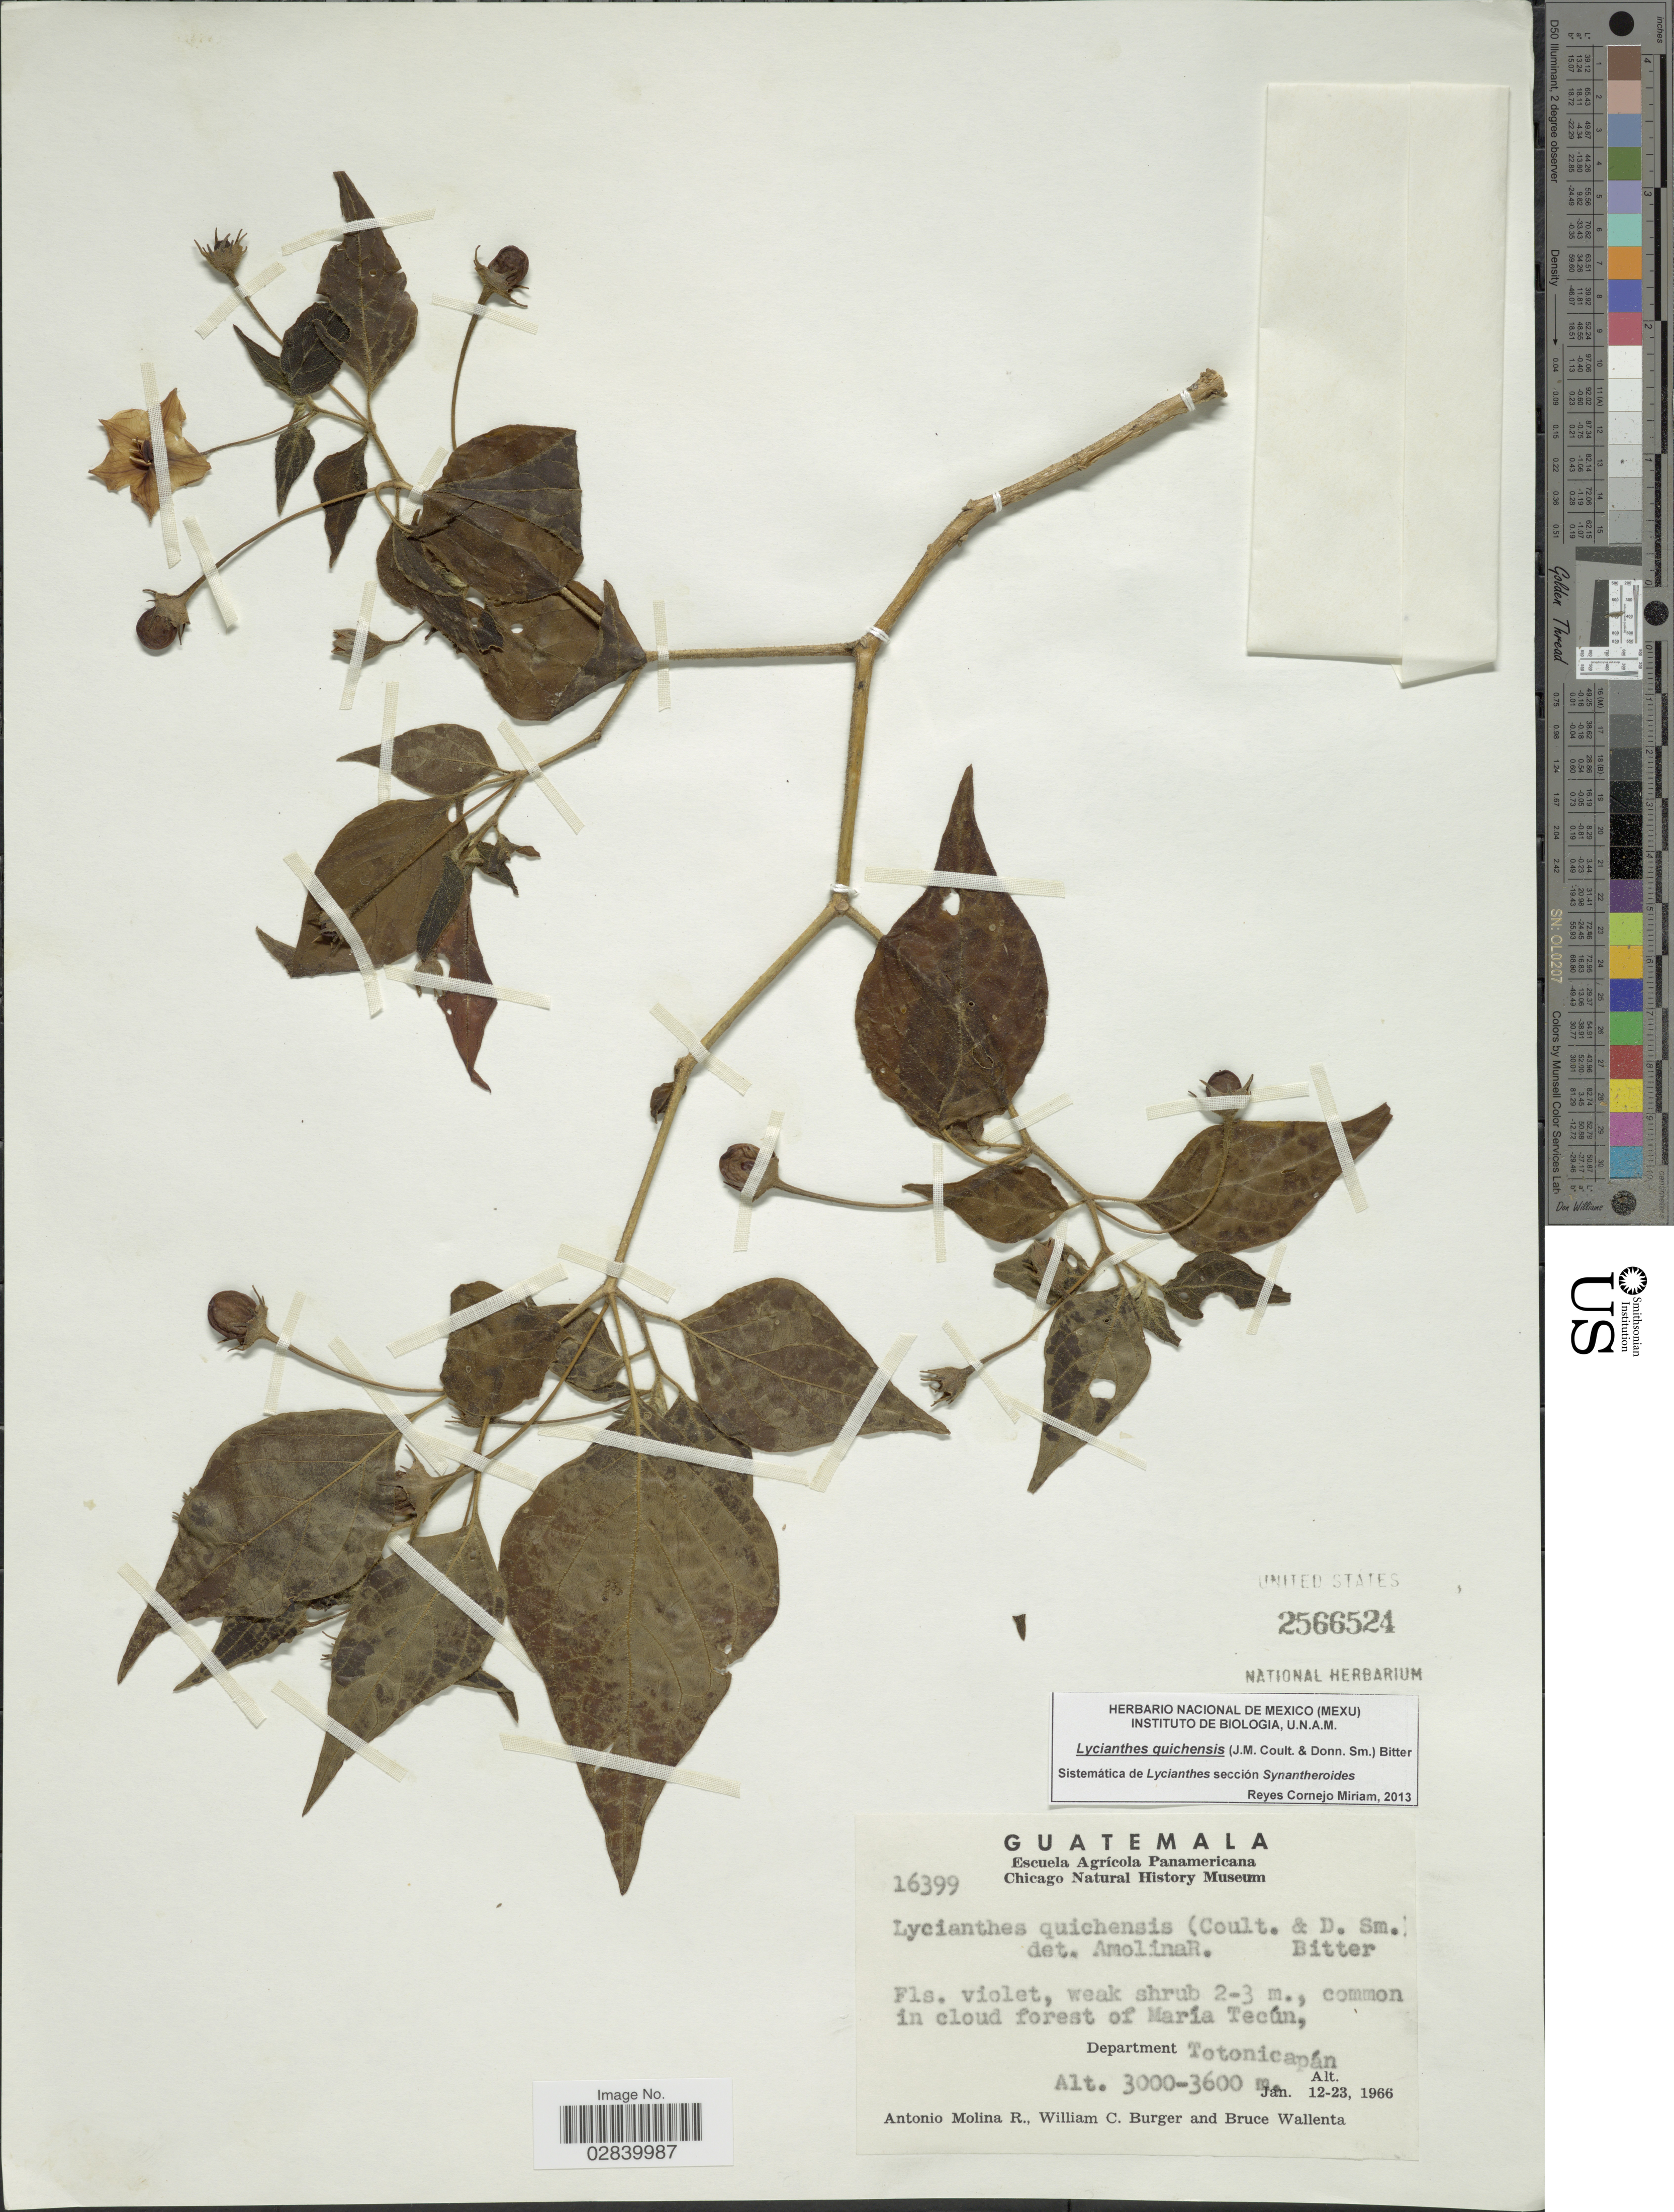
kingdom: Plantae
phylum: Tracheophyta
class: Magnoliopsida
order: Solanales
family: Solanaceae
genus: Lycianthes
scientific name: Lycianthes quichensis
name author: (J.M. Coult. & Donn. Sm.) Bitter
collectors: A. Molina R., W. Burger & B. Wallenta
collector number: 16399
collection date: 1966-01-12/1966-01-23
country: Guatemala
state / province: Totonicapan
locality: Common in cloud forest of María Tecún, Department Totonicapán.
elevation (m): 3000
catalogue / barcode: US 2566524